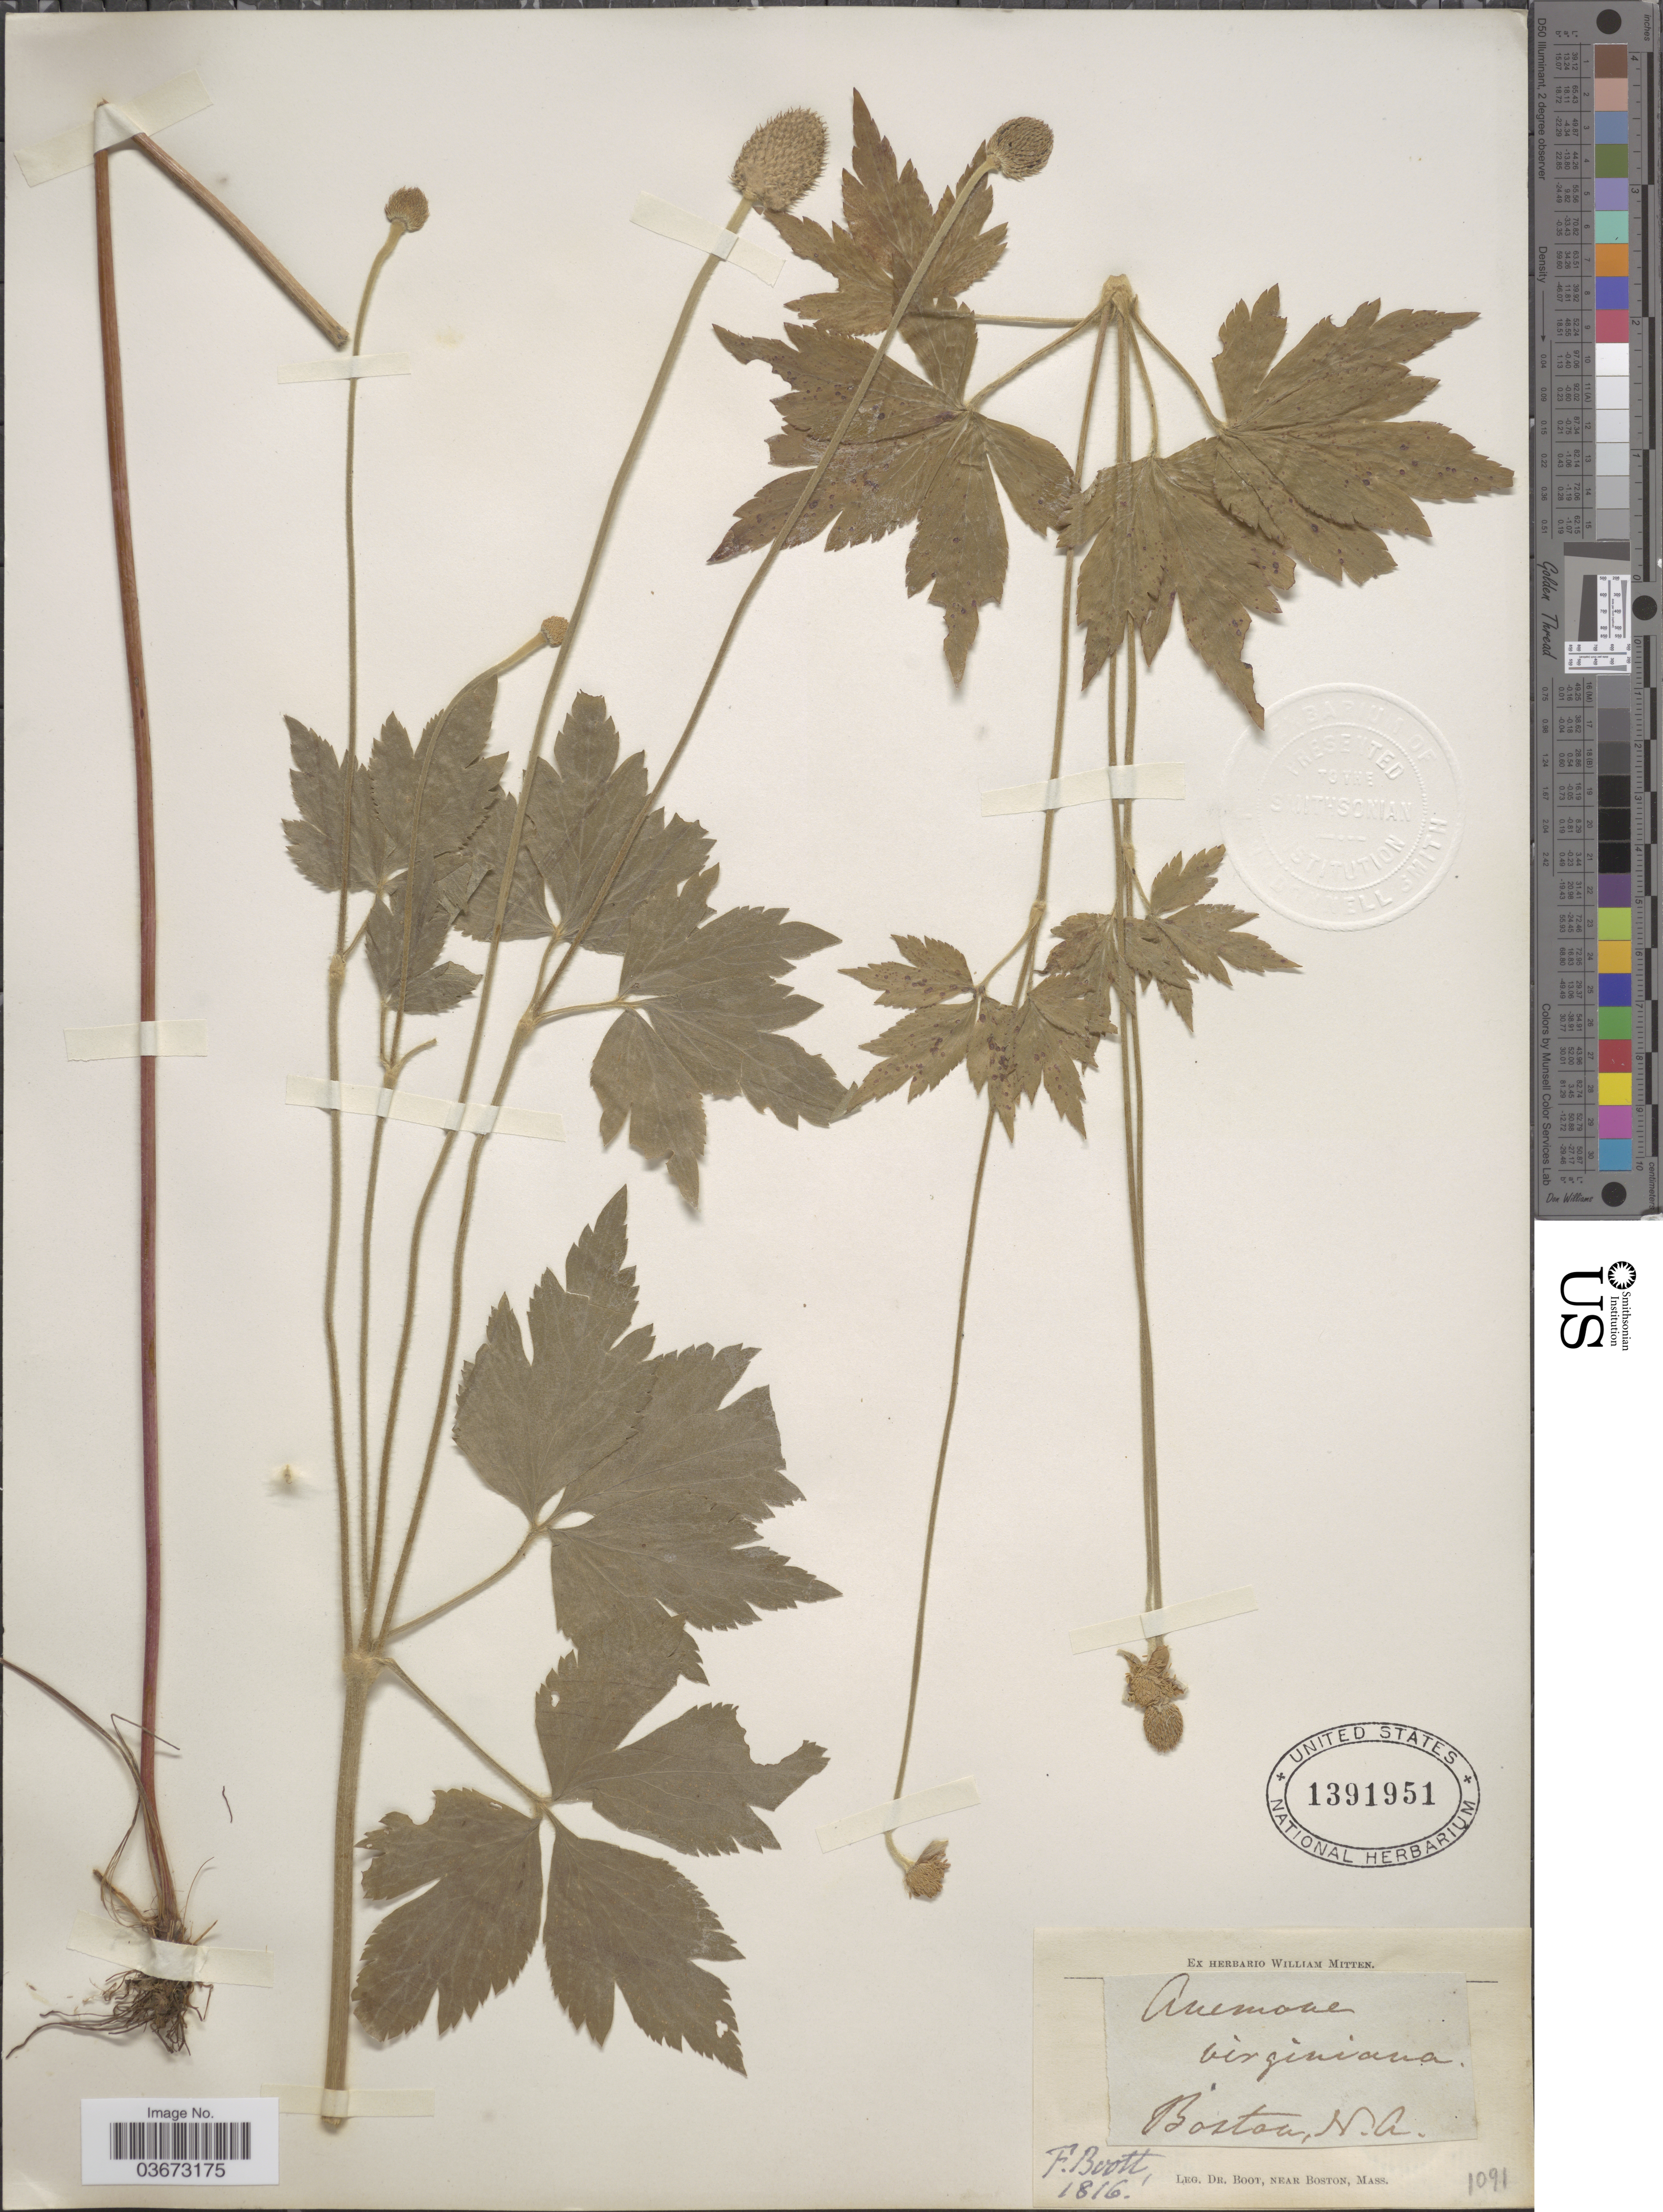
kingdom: Plantae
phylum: Tracheophyta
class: Magnoliopsida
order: Ranunculales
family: Ranunculaceae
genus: Anemone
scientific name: Anemone virginiana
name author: L.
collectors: F. Boott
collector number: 1091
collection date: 1816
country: United States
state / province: Massachusetts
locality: Boston.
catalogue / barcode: US 1391951